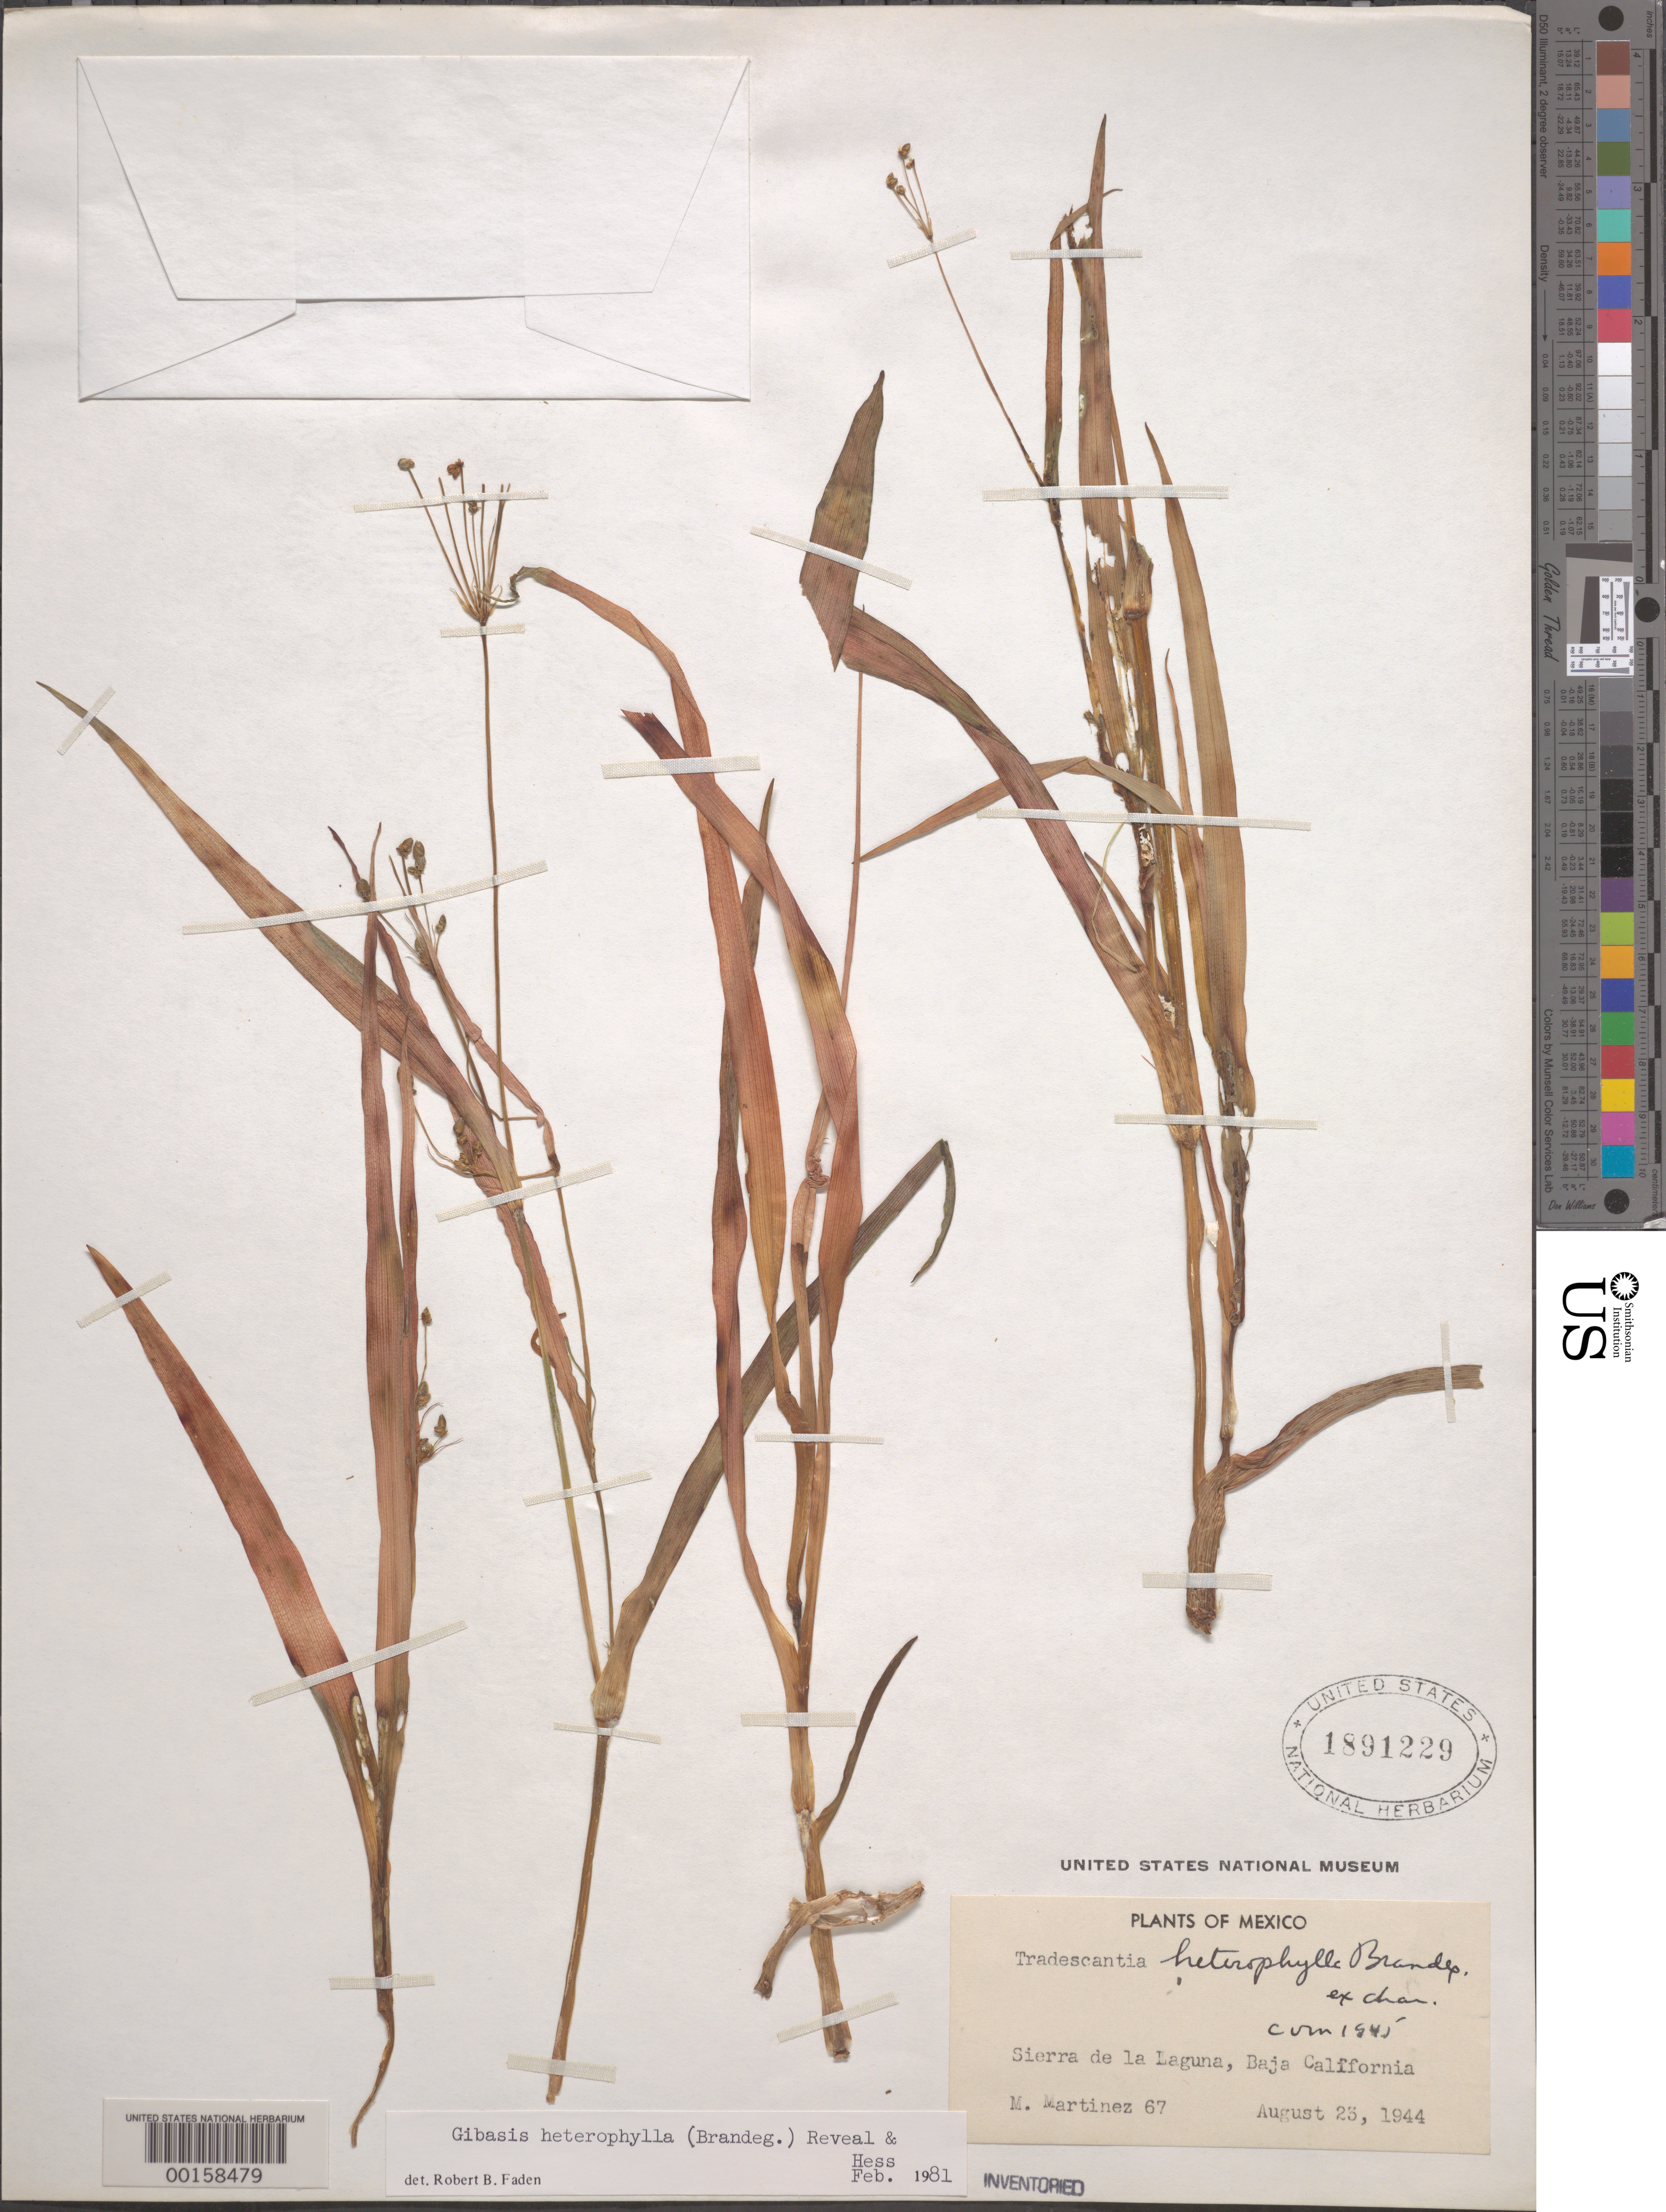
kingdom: Plantae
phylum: Tracheophyta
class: Liliopsida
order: Commelinales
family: Commelinaceae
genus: Gibasis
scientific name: Gibasis heterophylla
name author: (K. Brandegee) Reveal & W.J. Hess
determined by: Faden, Robert B., (US), Smithsonian Institution - National Museum of Natural History (UNITED STATES)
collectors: M. Martínez M.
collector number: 67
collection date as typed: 23 Aug 1944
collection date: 1944-08-23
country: Mexico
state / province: Baja California Sur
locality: Sierra de La Laguna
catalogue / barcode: US 1891229